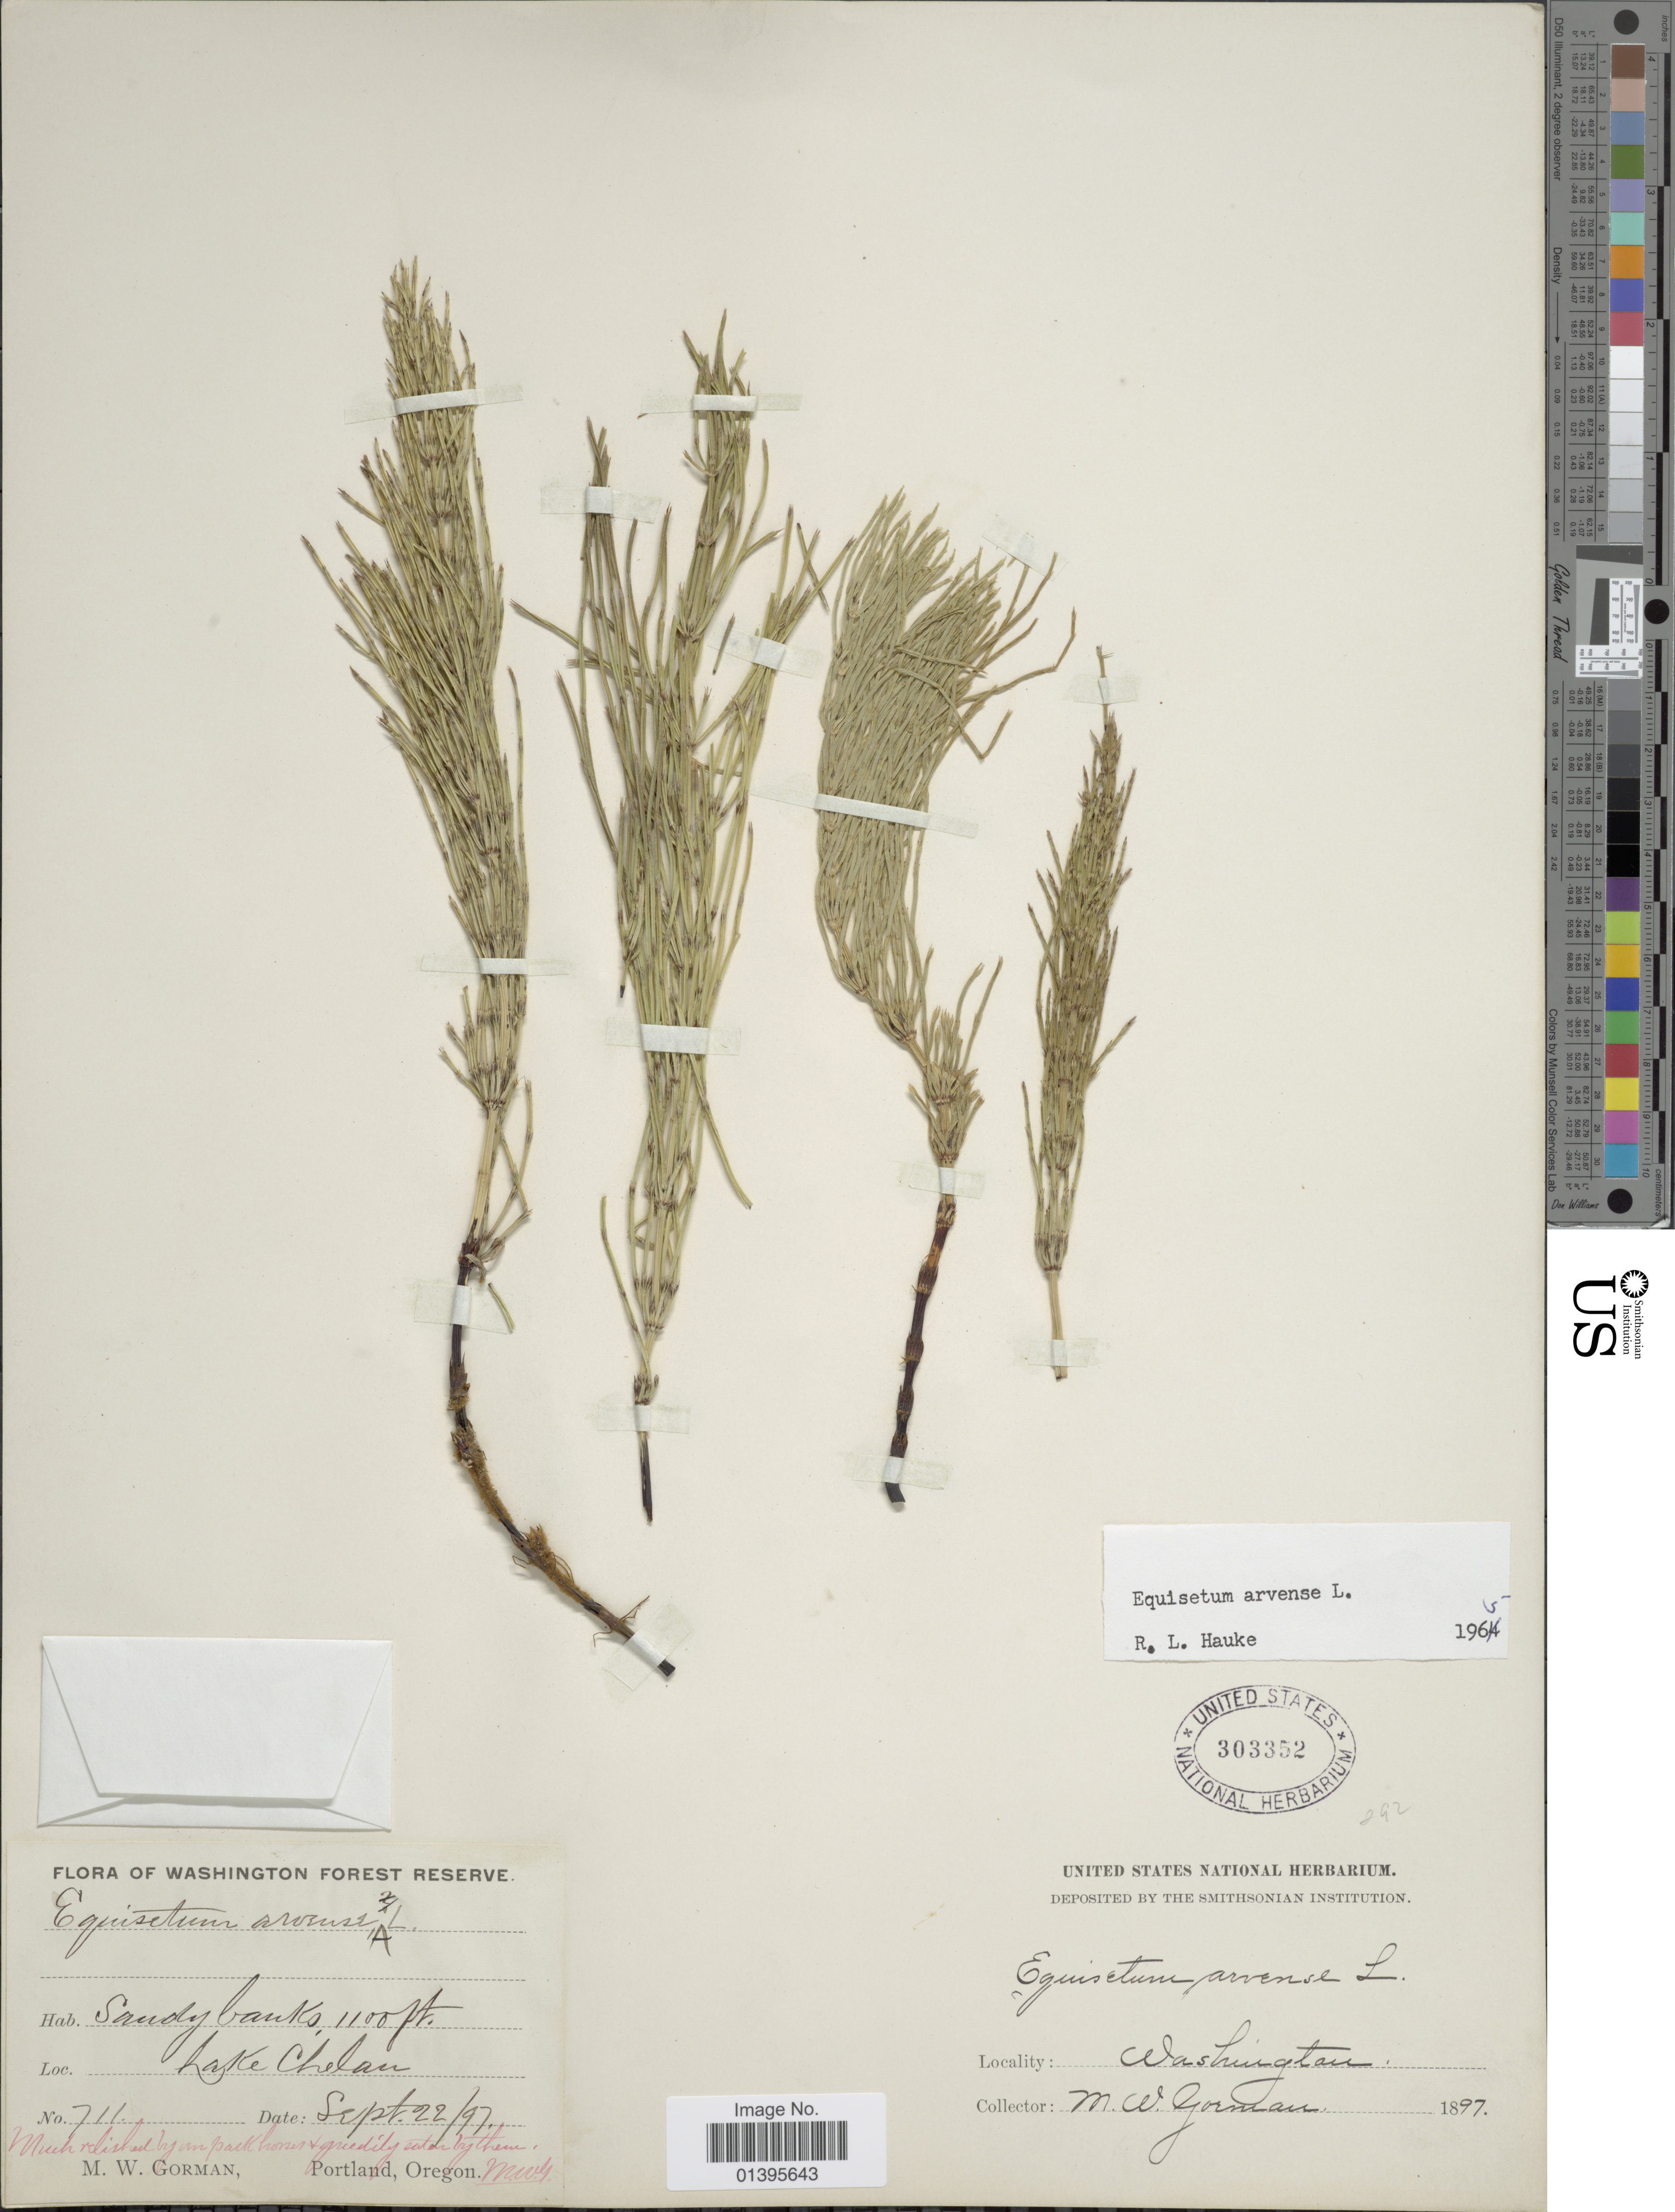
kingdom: Plantae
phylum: Tracheophyta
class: Polypodiopsida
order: Equisetales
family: Equisetaceae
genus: Equisetum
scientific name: Equisetum arvense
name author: L.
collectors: M. W. Gorman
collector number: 711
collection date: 1897-09-22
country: United States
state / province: Washington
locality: Washington Forest Reserve, Lake Chelan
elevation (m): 335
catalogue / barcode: US 303352